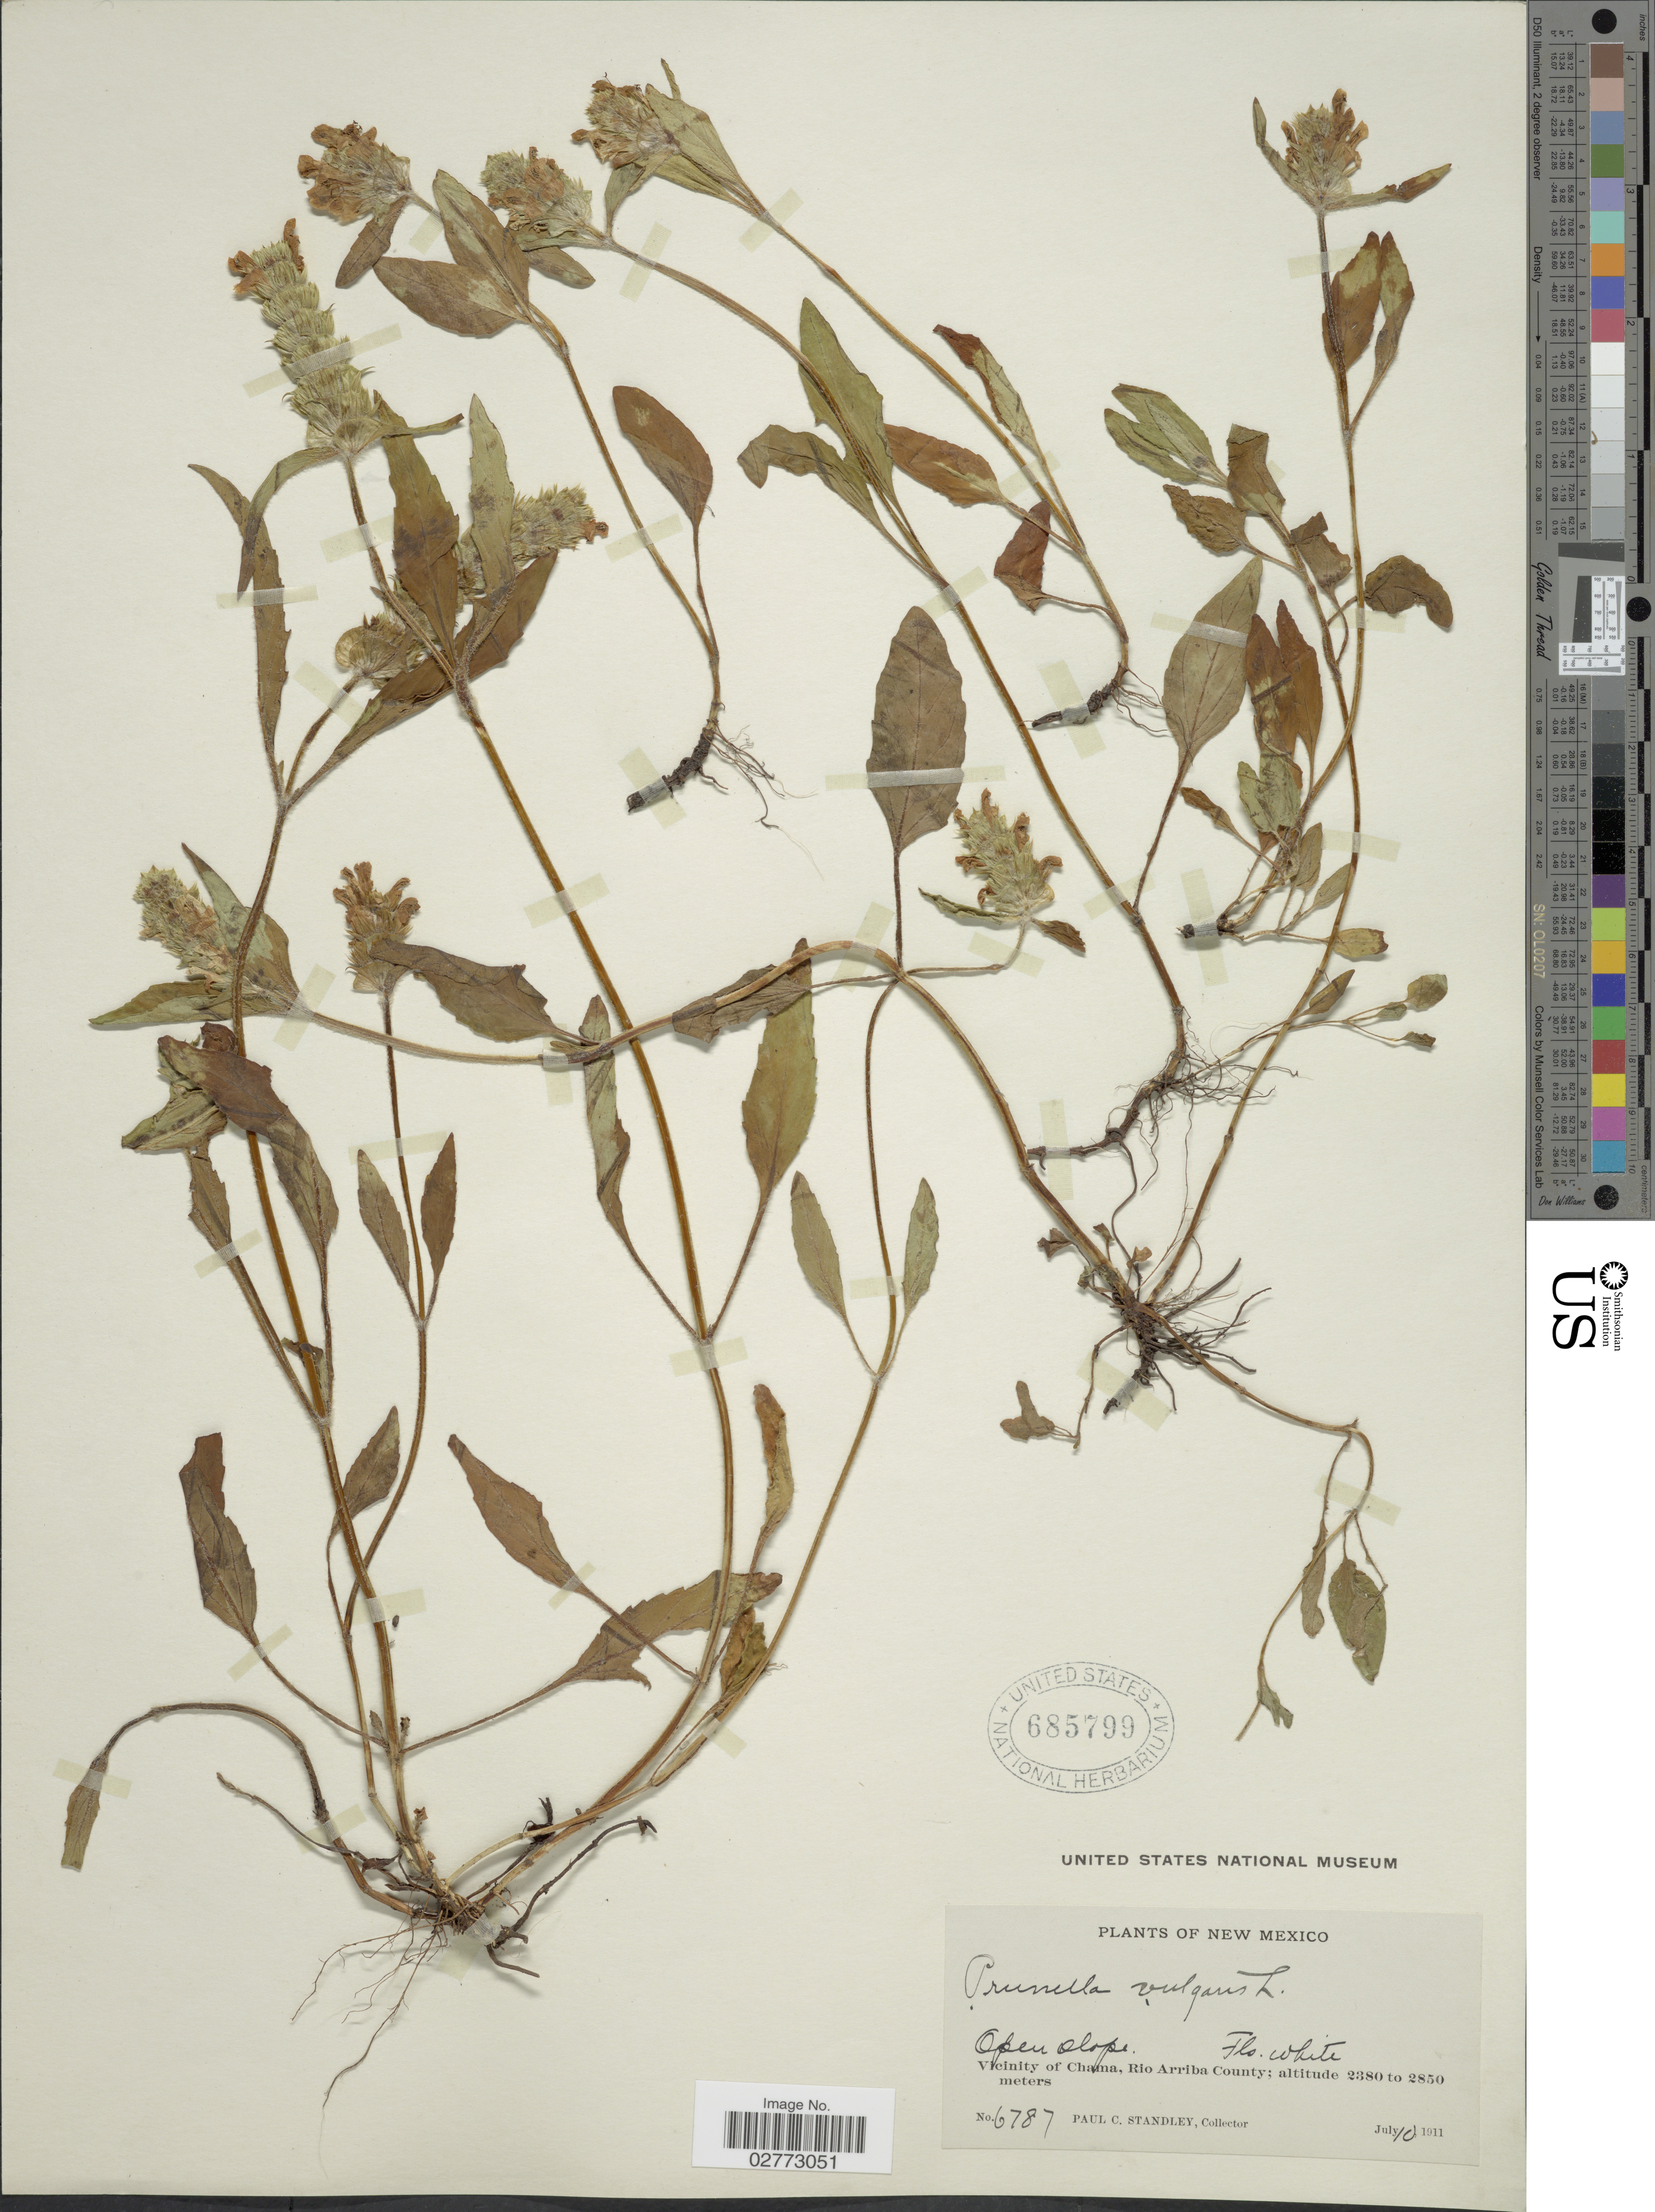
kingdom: Plantae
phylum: Tracheophyta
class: Magnoliopsida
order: Lamiales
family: Lamiaceae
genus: Prunella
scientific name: Prunella vulgaris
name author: L.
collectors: P. C. Standley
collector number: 6787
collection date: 1911-07-10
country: United States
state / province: New Mexico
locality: Open slope. Vicinity of Chama, Rio Arriba County.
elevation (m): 2380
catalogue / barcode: US 685799